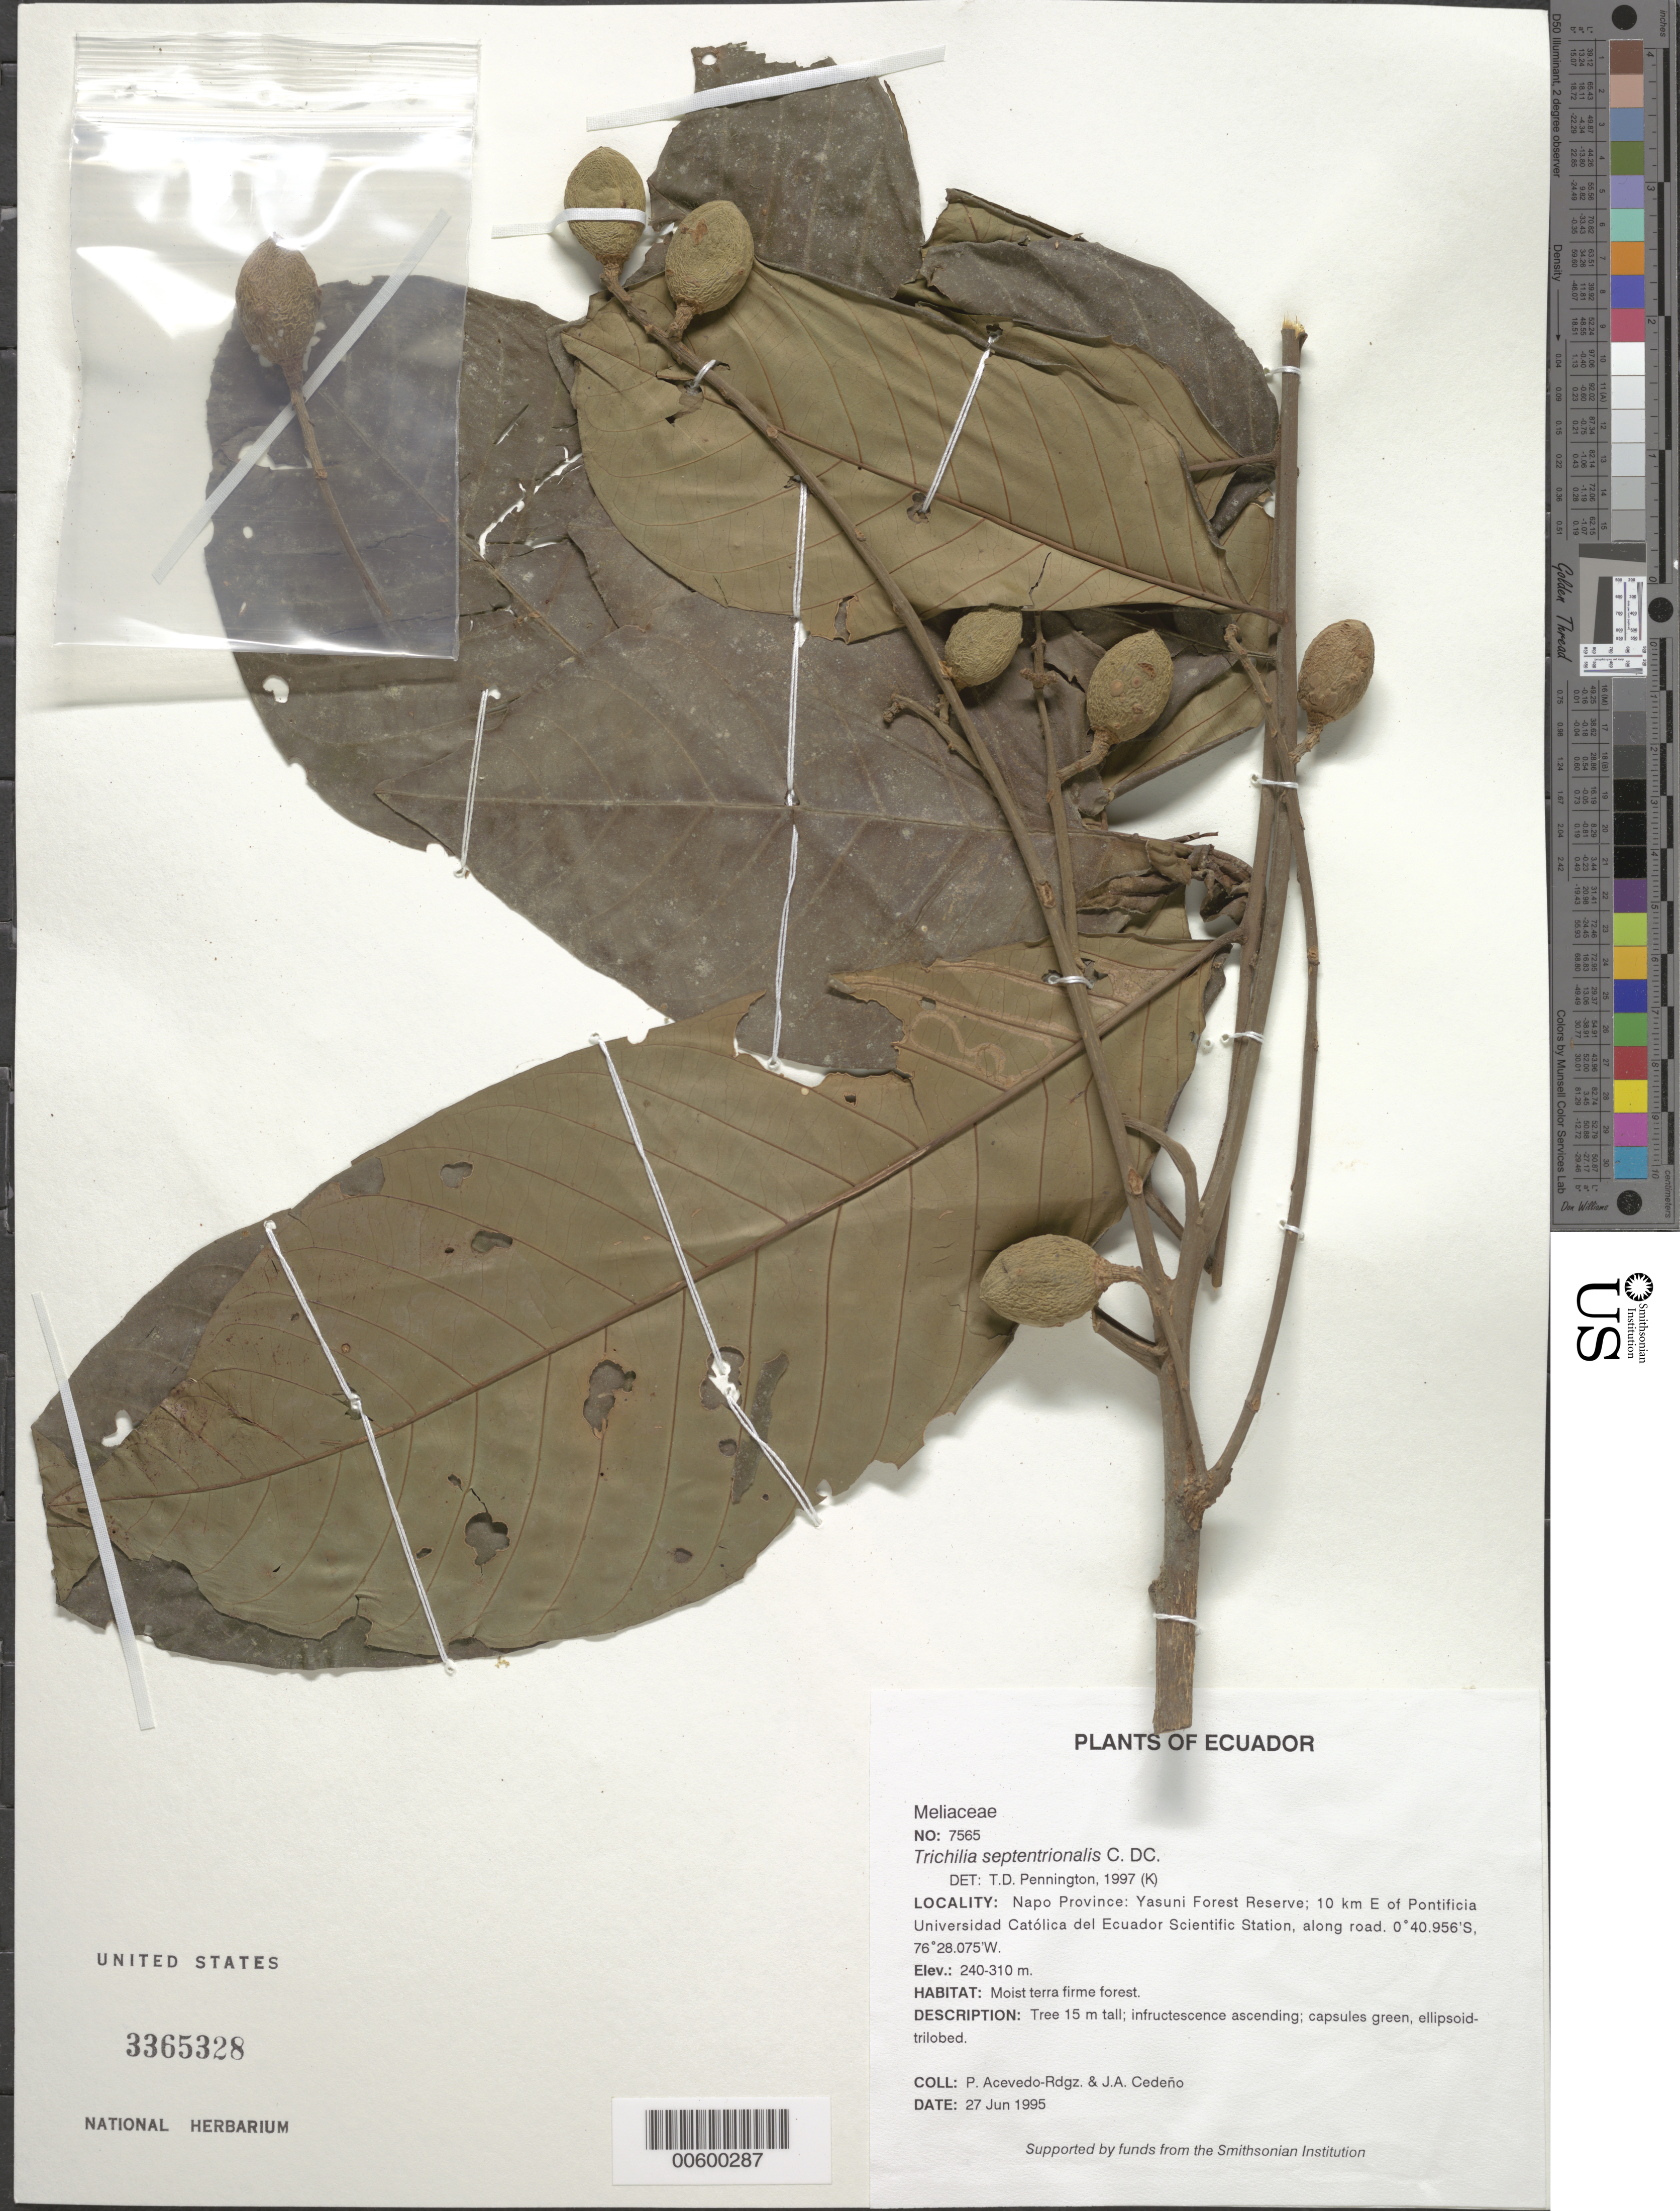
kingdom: Plantae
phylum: Tracheophyta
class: Magnoliopsida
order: Sapindales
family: Meliaceae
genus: Trichilia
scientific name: Trichilia septentrionalis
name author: C. DC.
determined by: Pennington, T. D., (K)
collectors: P. Acevedo-Rodr. & J. A. Cedeño M.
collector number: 7565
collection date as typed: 27 Jun 1995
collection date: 1995-06-27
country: Ecuador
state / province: Napo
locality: Napo Province: Yasuni Forest Reserve; 10 km E of Pontificia Universidad Católica del Ecuador Scientific Station along road.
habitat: Moist terra firme forest.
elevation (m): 240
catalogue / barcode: US 3365328